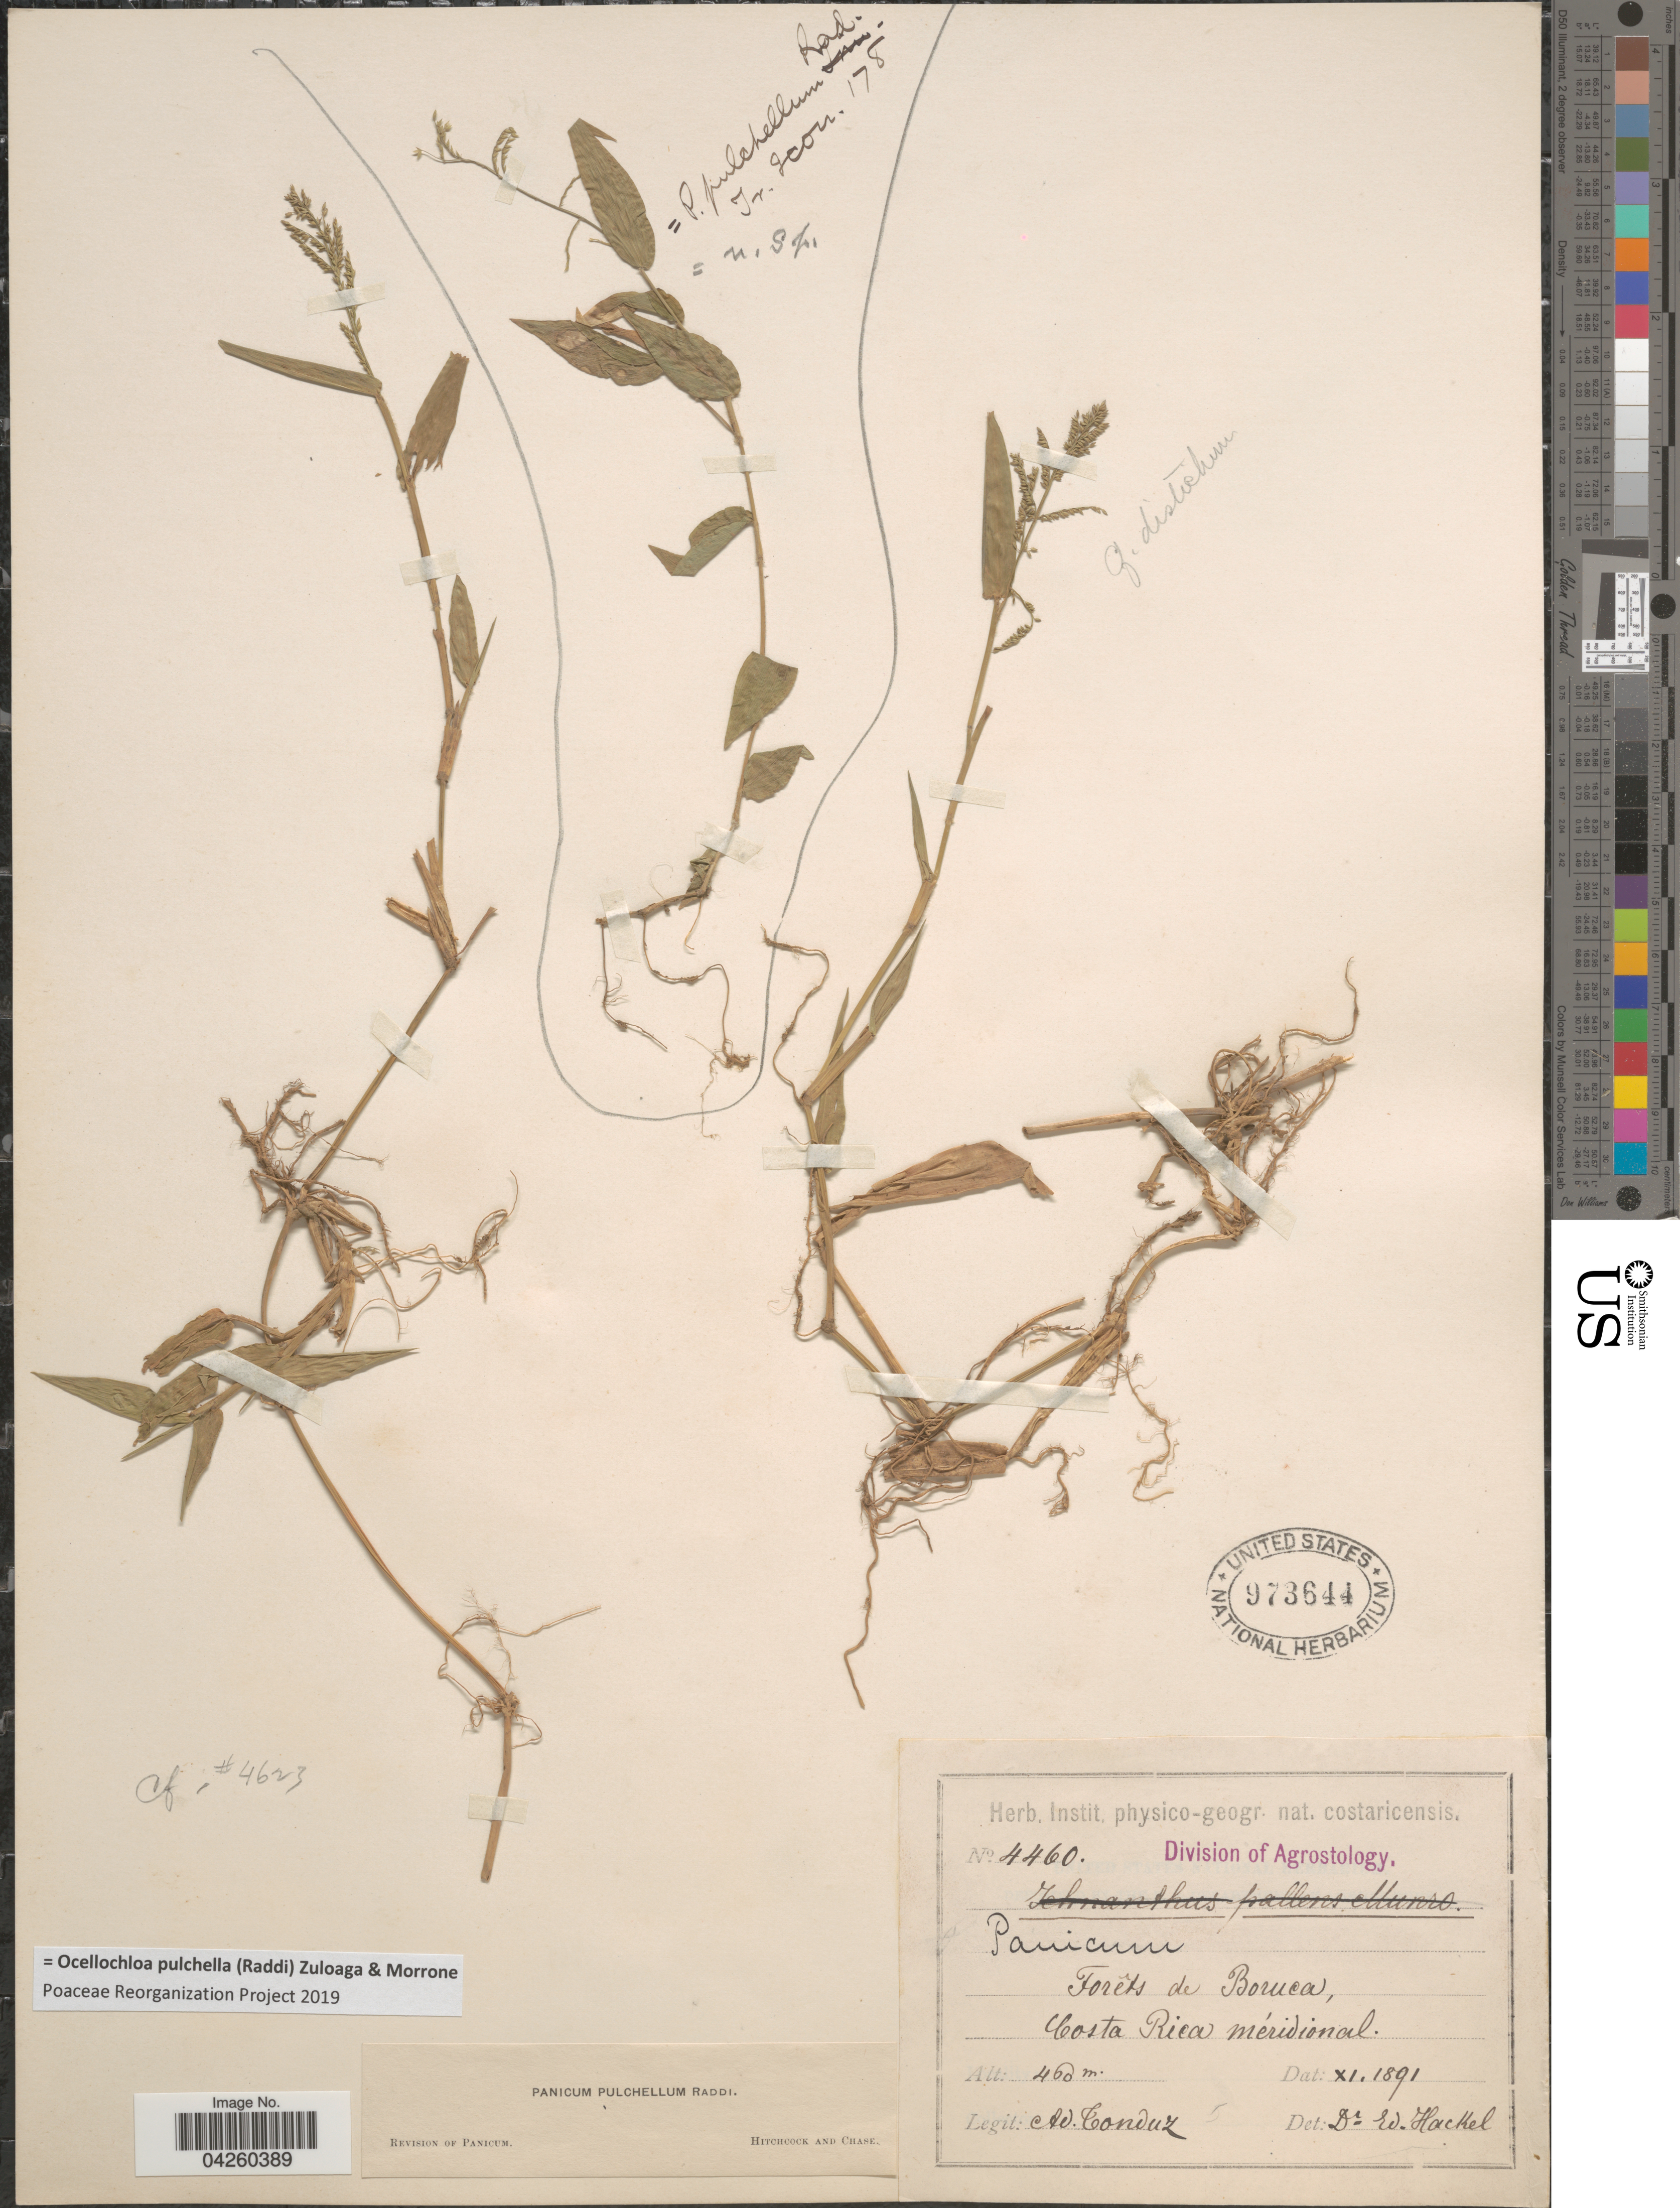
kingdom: Plantae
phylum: Tracheophyta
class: Liliopsida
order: Poales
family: Poaceae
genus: Ocellochloa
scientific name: Ocellochloa pulchella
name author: (Raddi) Zuloaga & Morrone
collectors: A. Tonduz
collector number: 4460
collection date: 1891-11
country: Costa Rica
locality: Forêts de Boruca, Costa Rica méridional.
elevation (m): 460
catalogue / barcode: US 973644